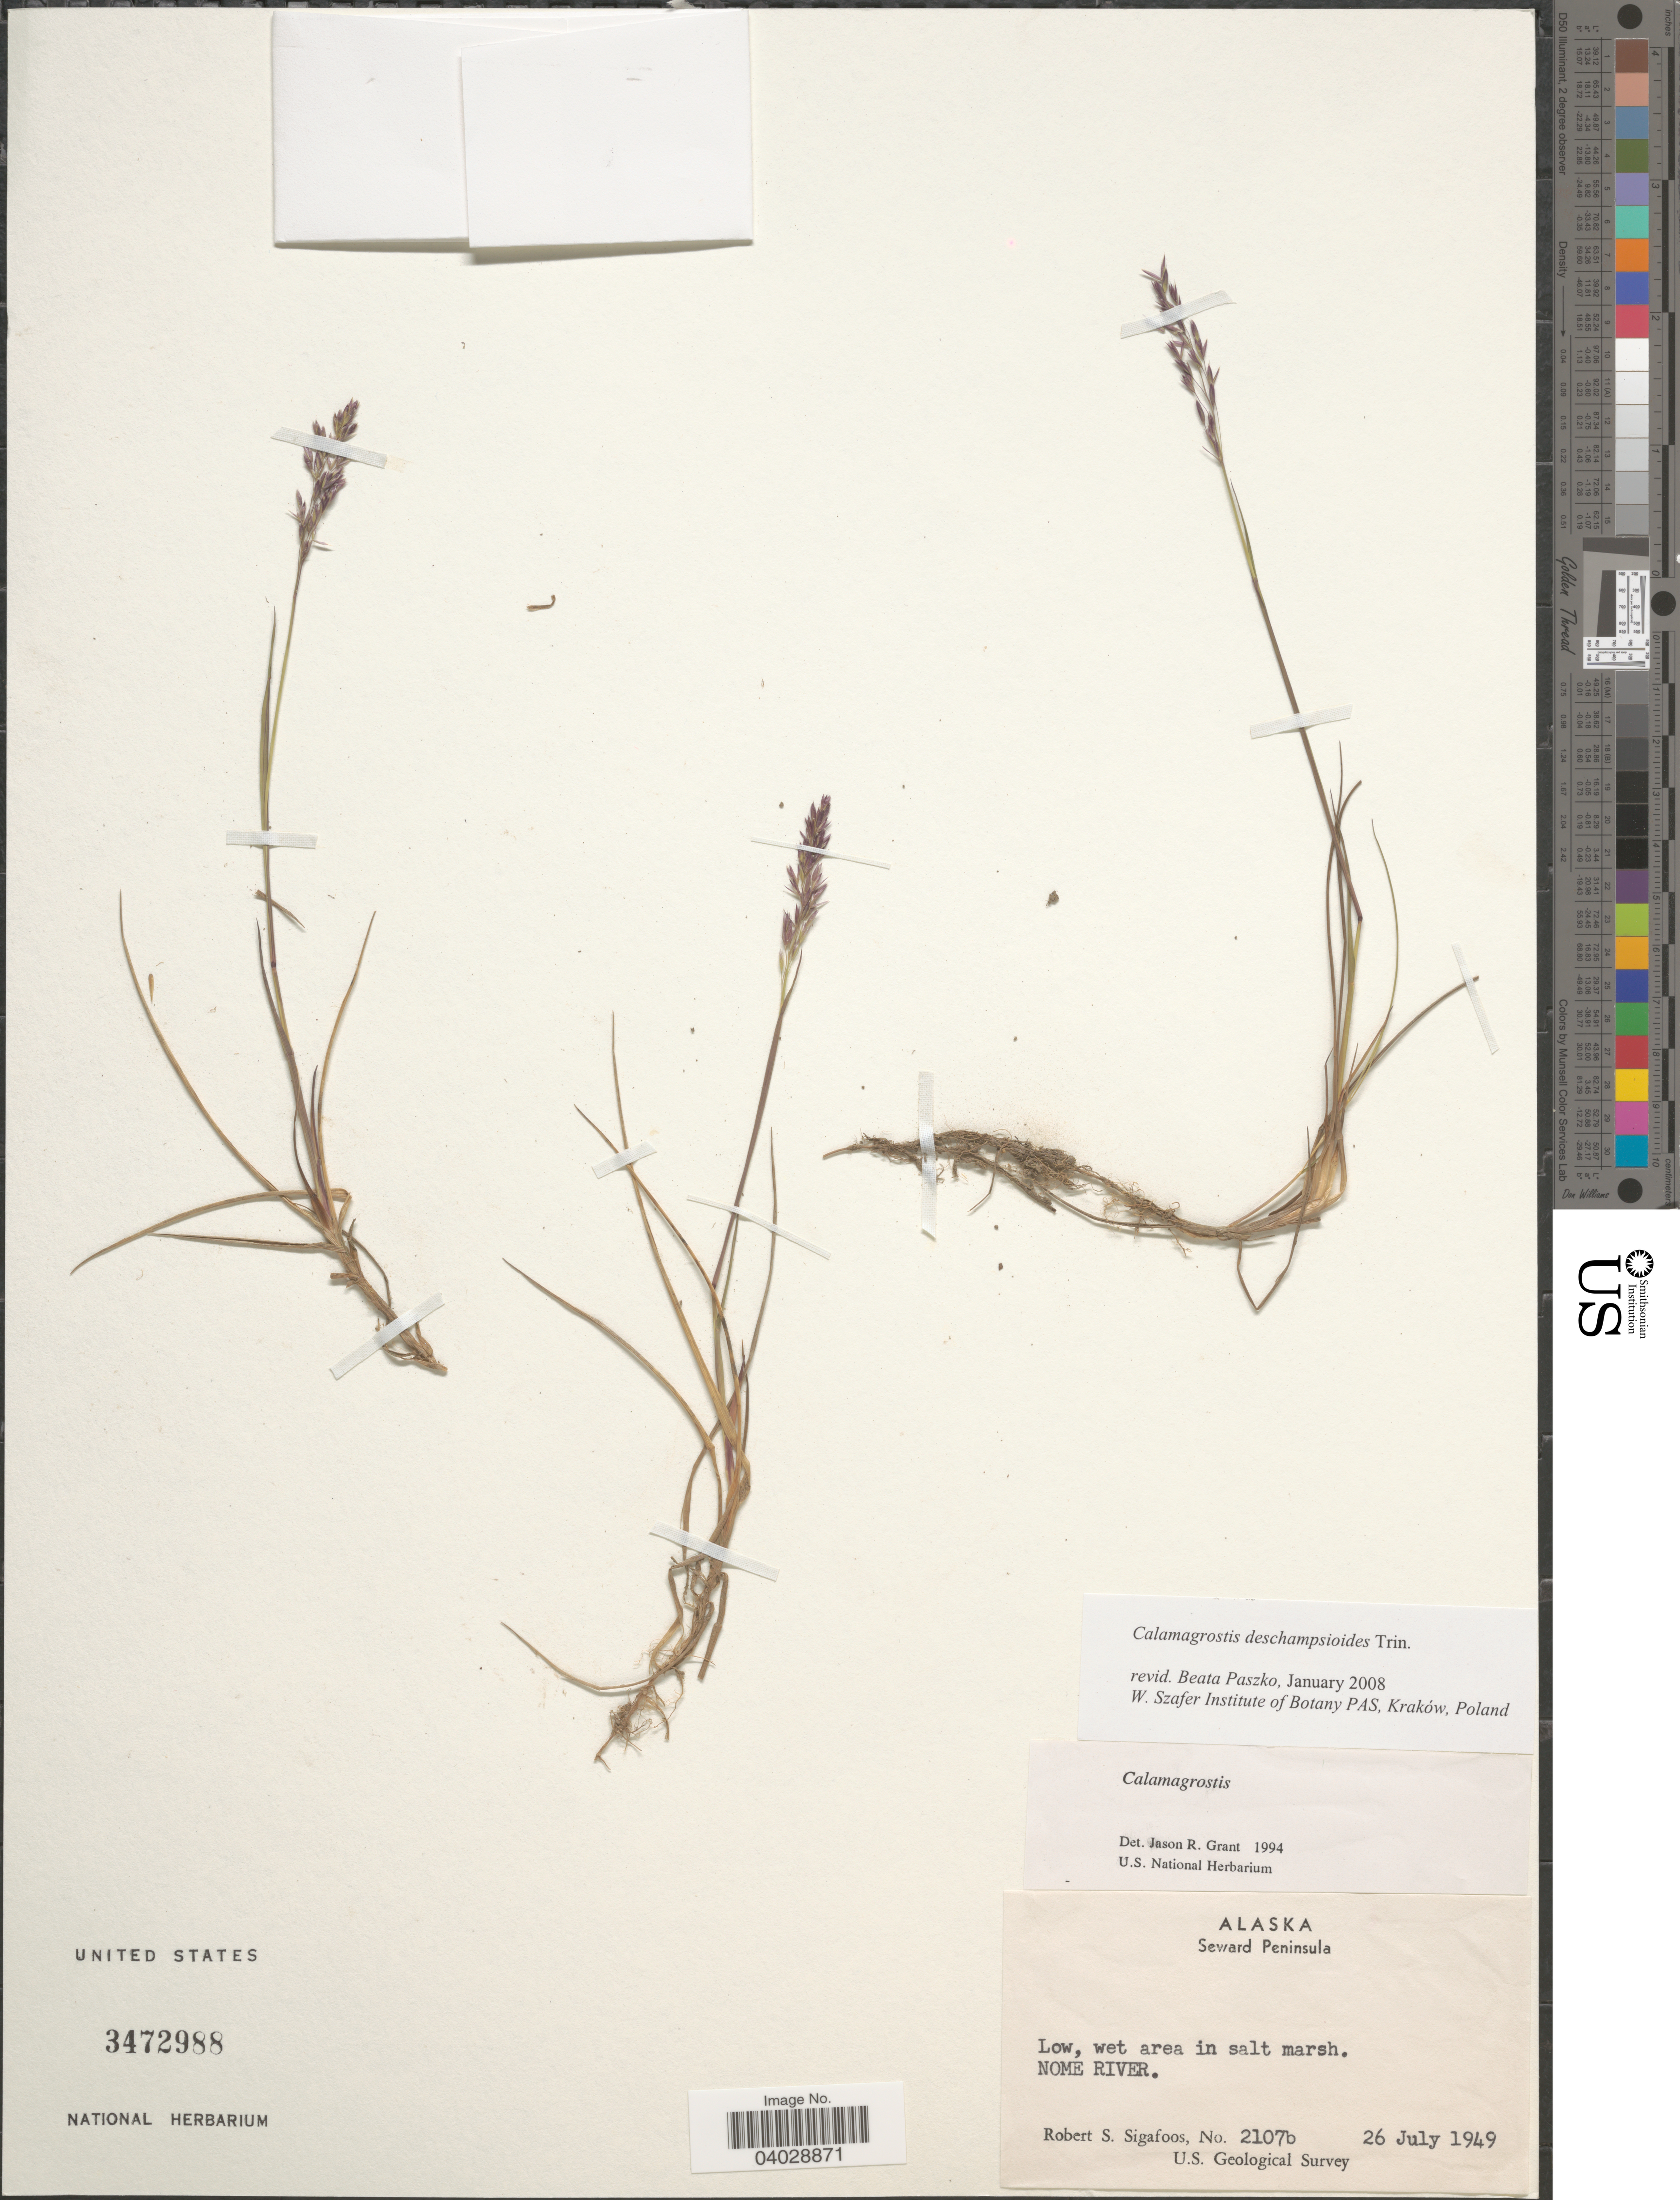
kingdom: Plantae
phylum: Tracheophyta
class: Liliopsida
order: Poales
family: Poaceae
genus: Calamagrostis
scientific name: Calamagrostis deschampsioides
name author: Trin.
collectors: R. Sigafoos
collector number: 2107b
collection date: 1949-07-26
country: United States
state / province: Alaska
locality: Seward Peninsula. Nome River.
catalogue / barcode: US 3472988